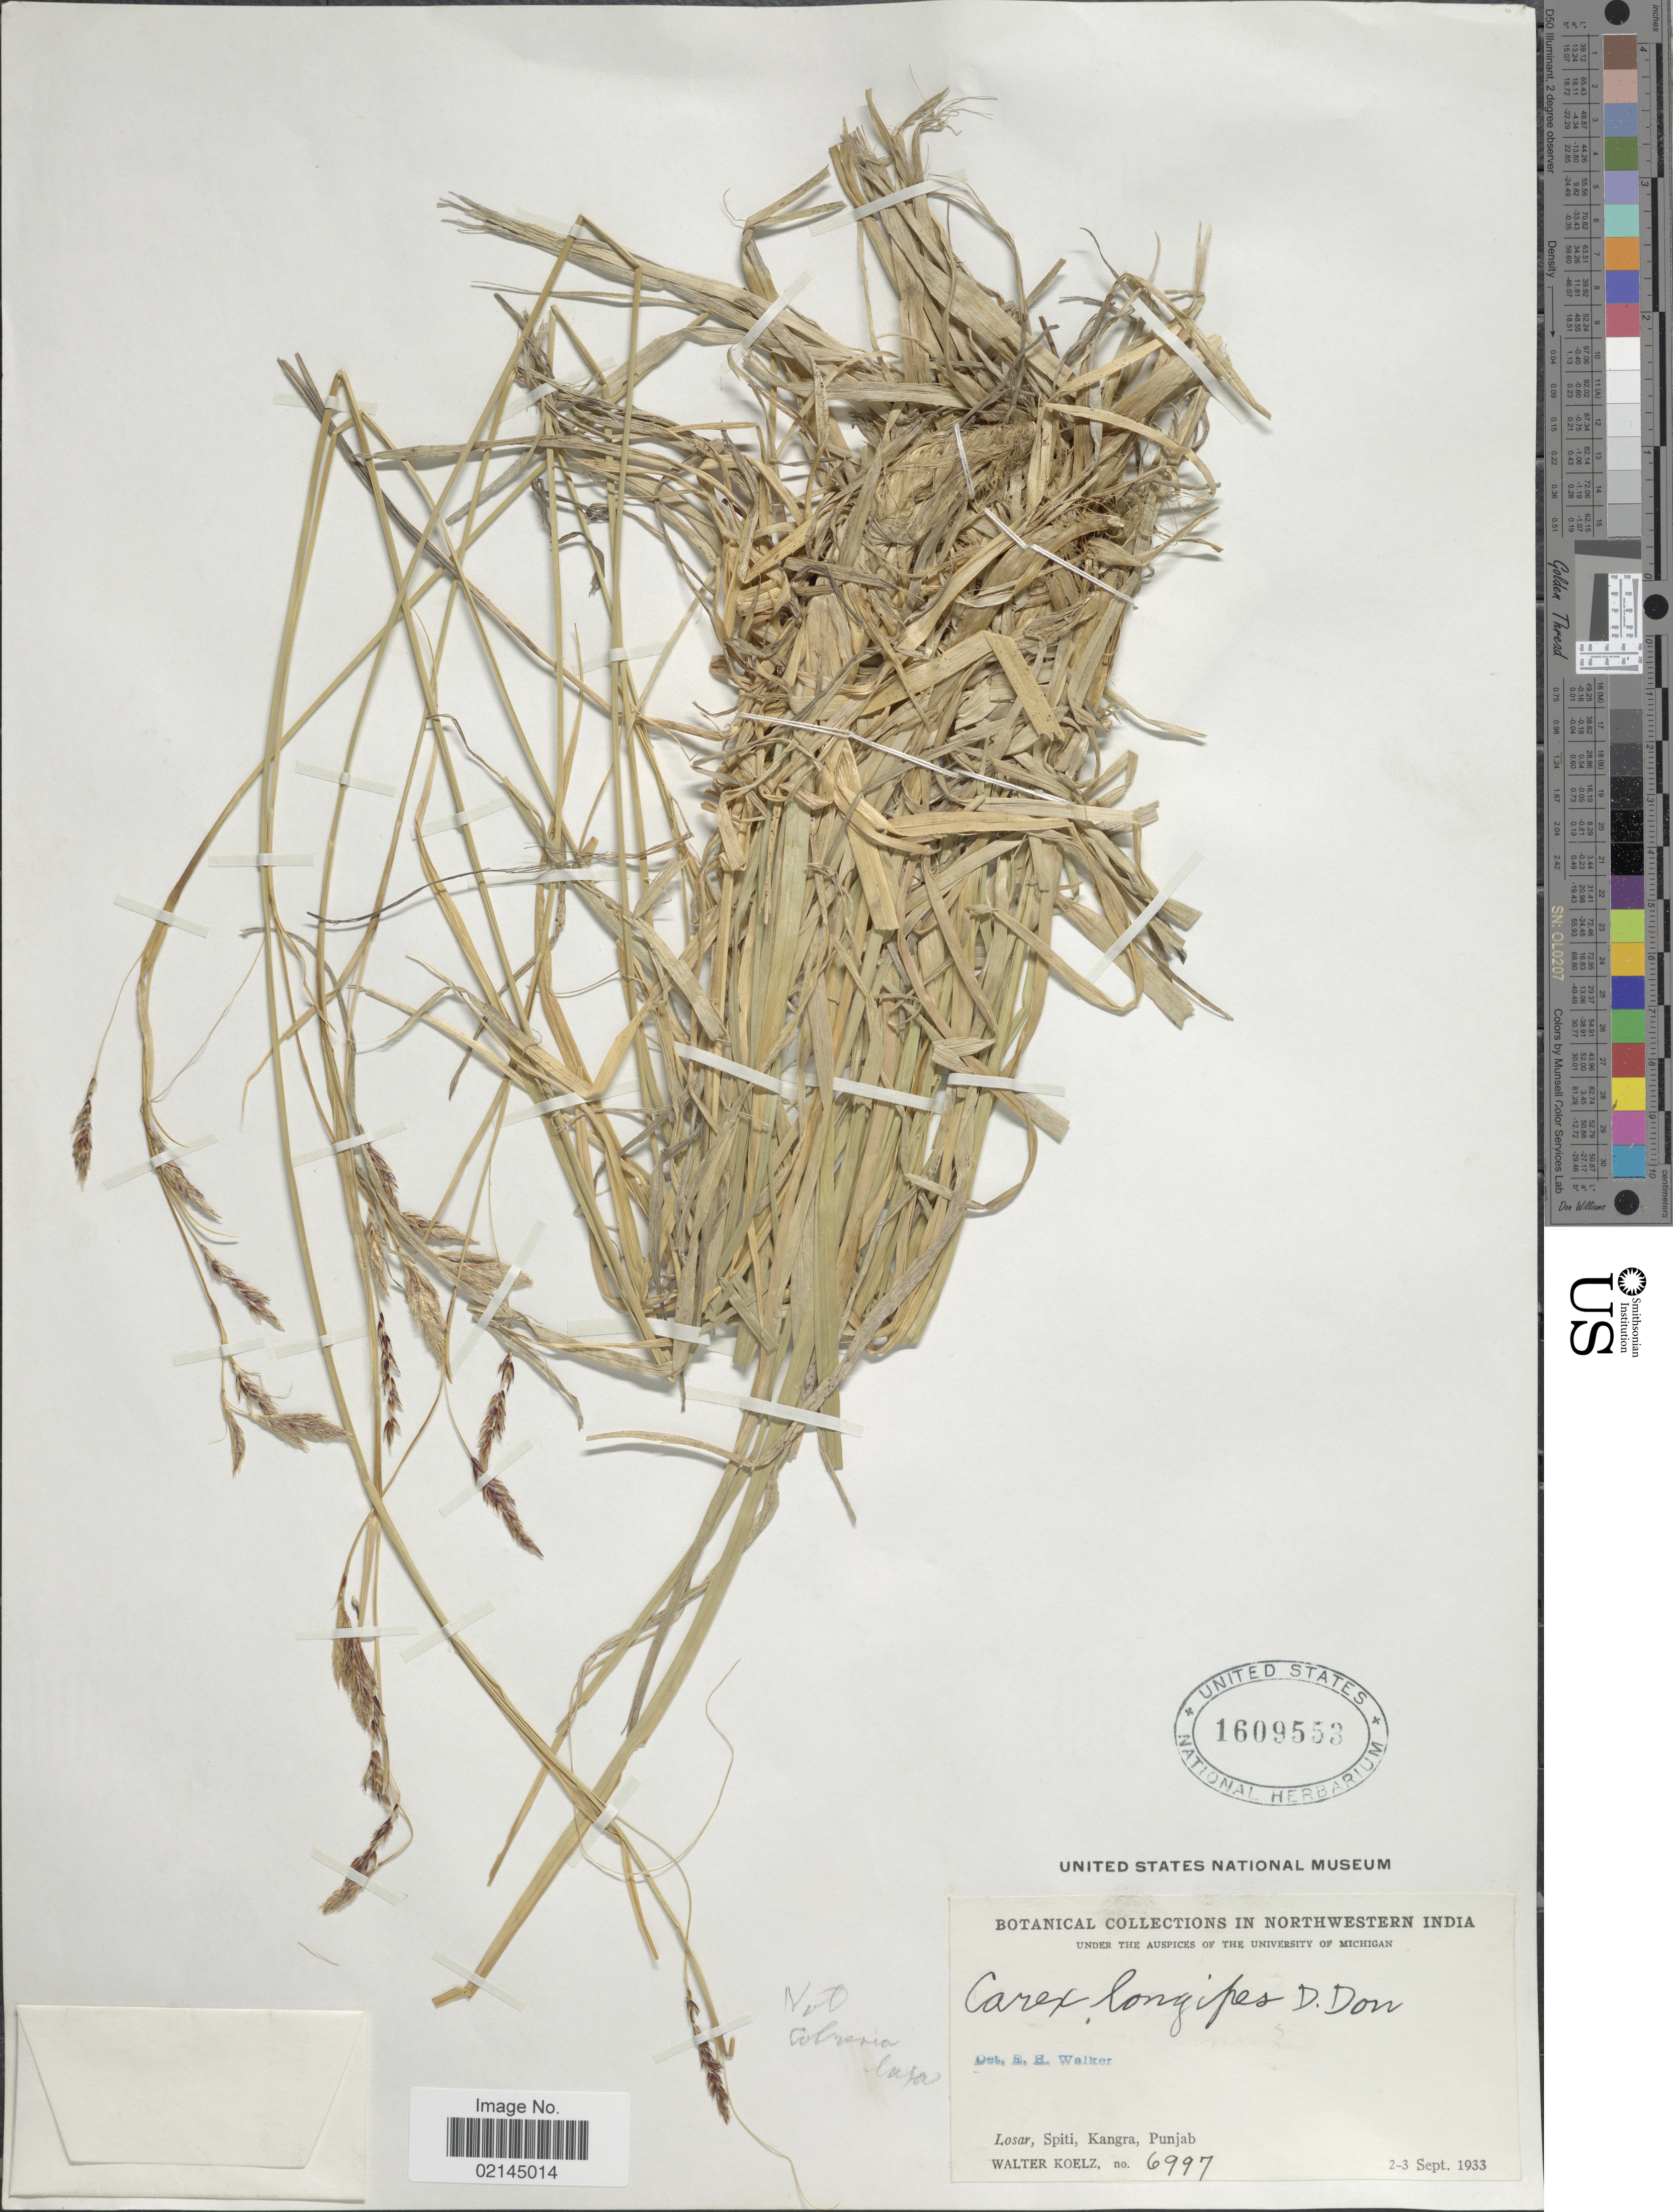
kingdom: Plantae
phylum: Tracheophyta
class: Liliopsida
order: Poales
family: Cyperaceae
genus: Carex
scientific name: Carex longipes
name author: D. Don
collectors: W. N. Koelz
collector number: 6997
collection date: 1933-09-02/1933-09-03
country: India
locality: Northwestern India, Losar, Spiti, Kangra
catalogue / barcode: US 1609553